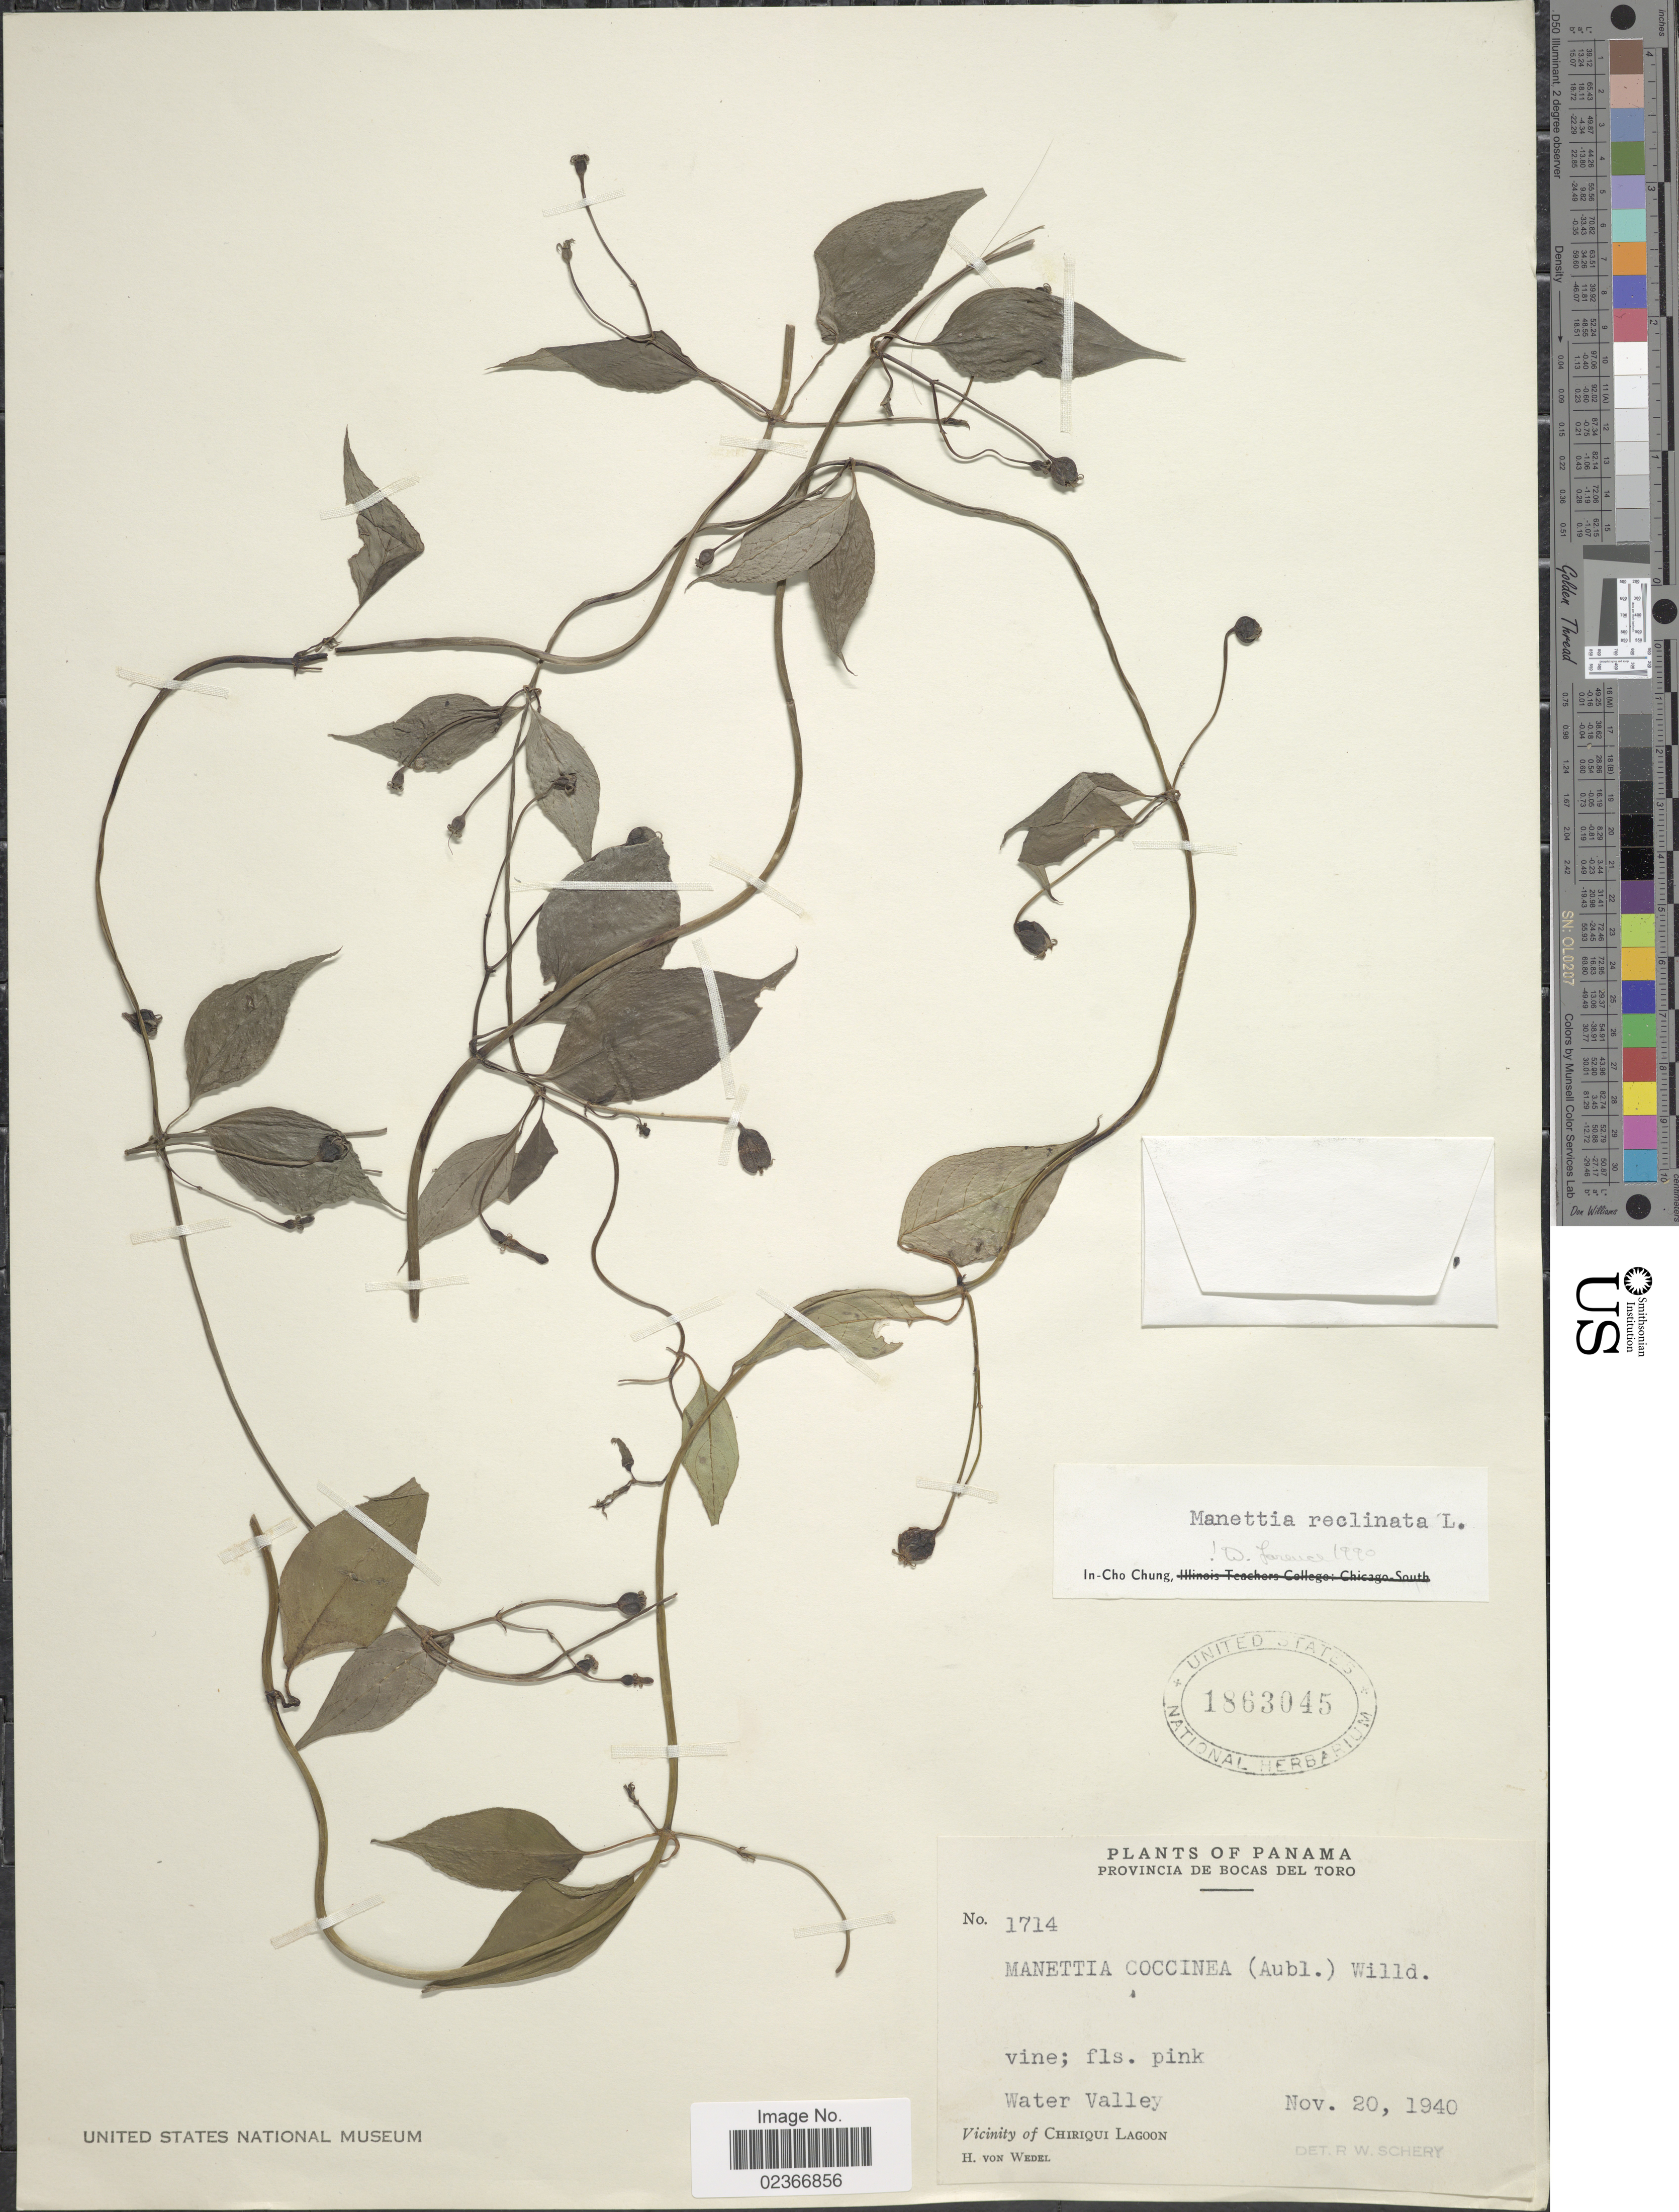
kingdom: Plantae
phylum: Tracheophyta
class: Magnoliopsida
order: Gentianales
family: Rubiaceae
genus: Manettia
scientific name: Manettia reclinata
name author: L.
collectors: H. von Wedel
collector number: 1714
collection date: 1940-11-20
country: Panama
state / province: Bocas del Toro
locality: Provincia de Bocas del Toro. Water Valley. Vicinity of Chiriqui Lagoon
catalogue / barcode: US 1863045